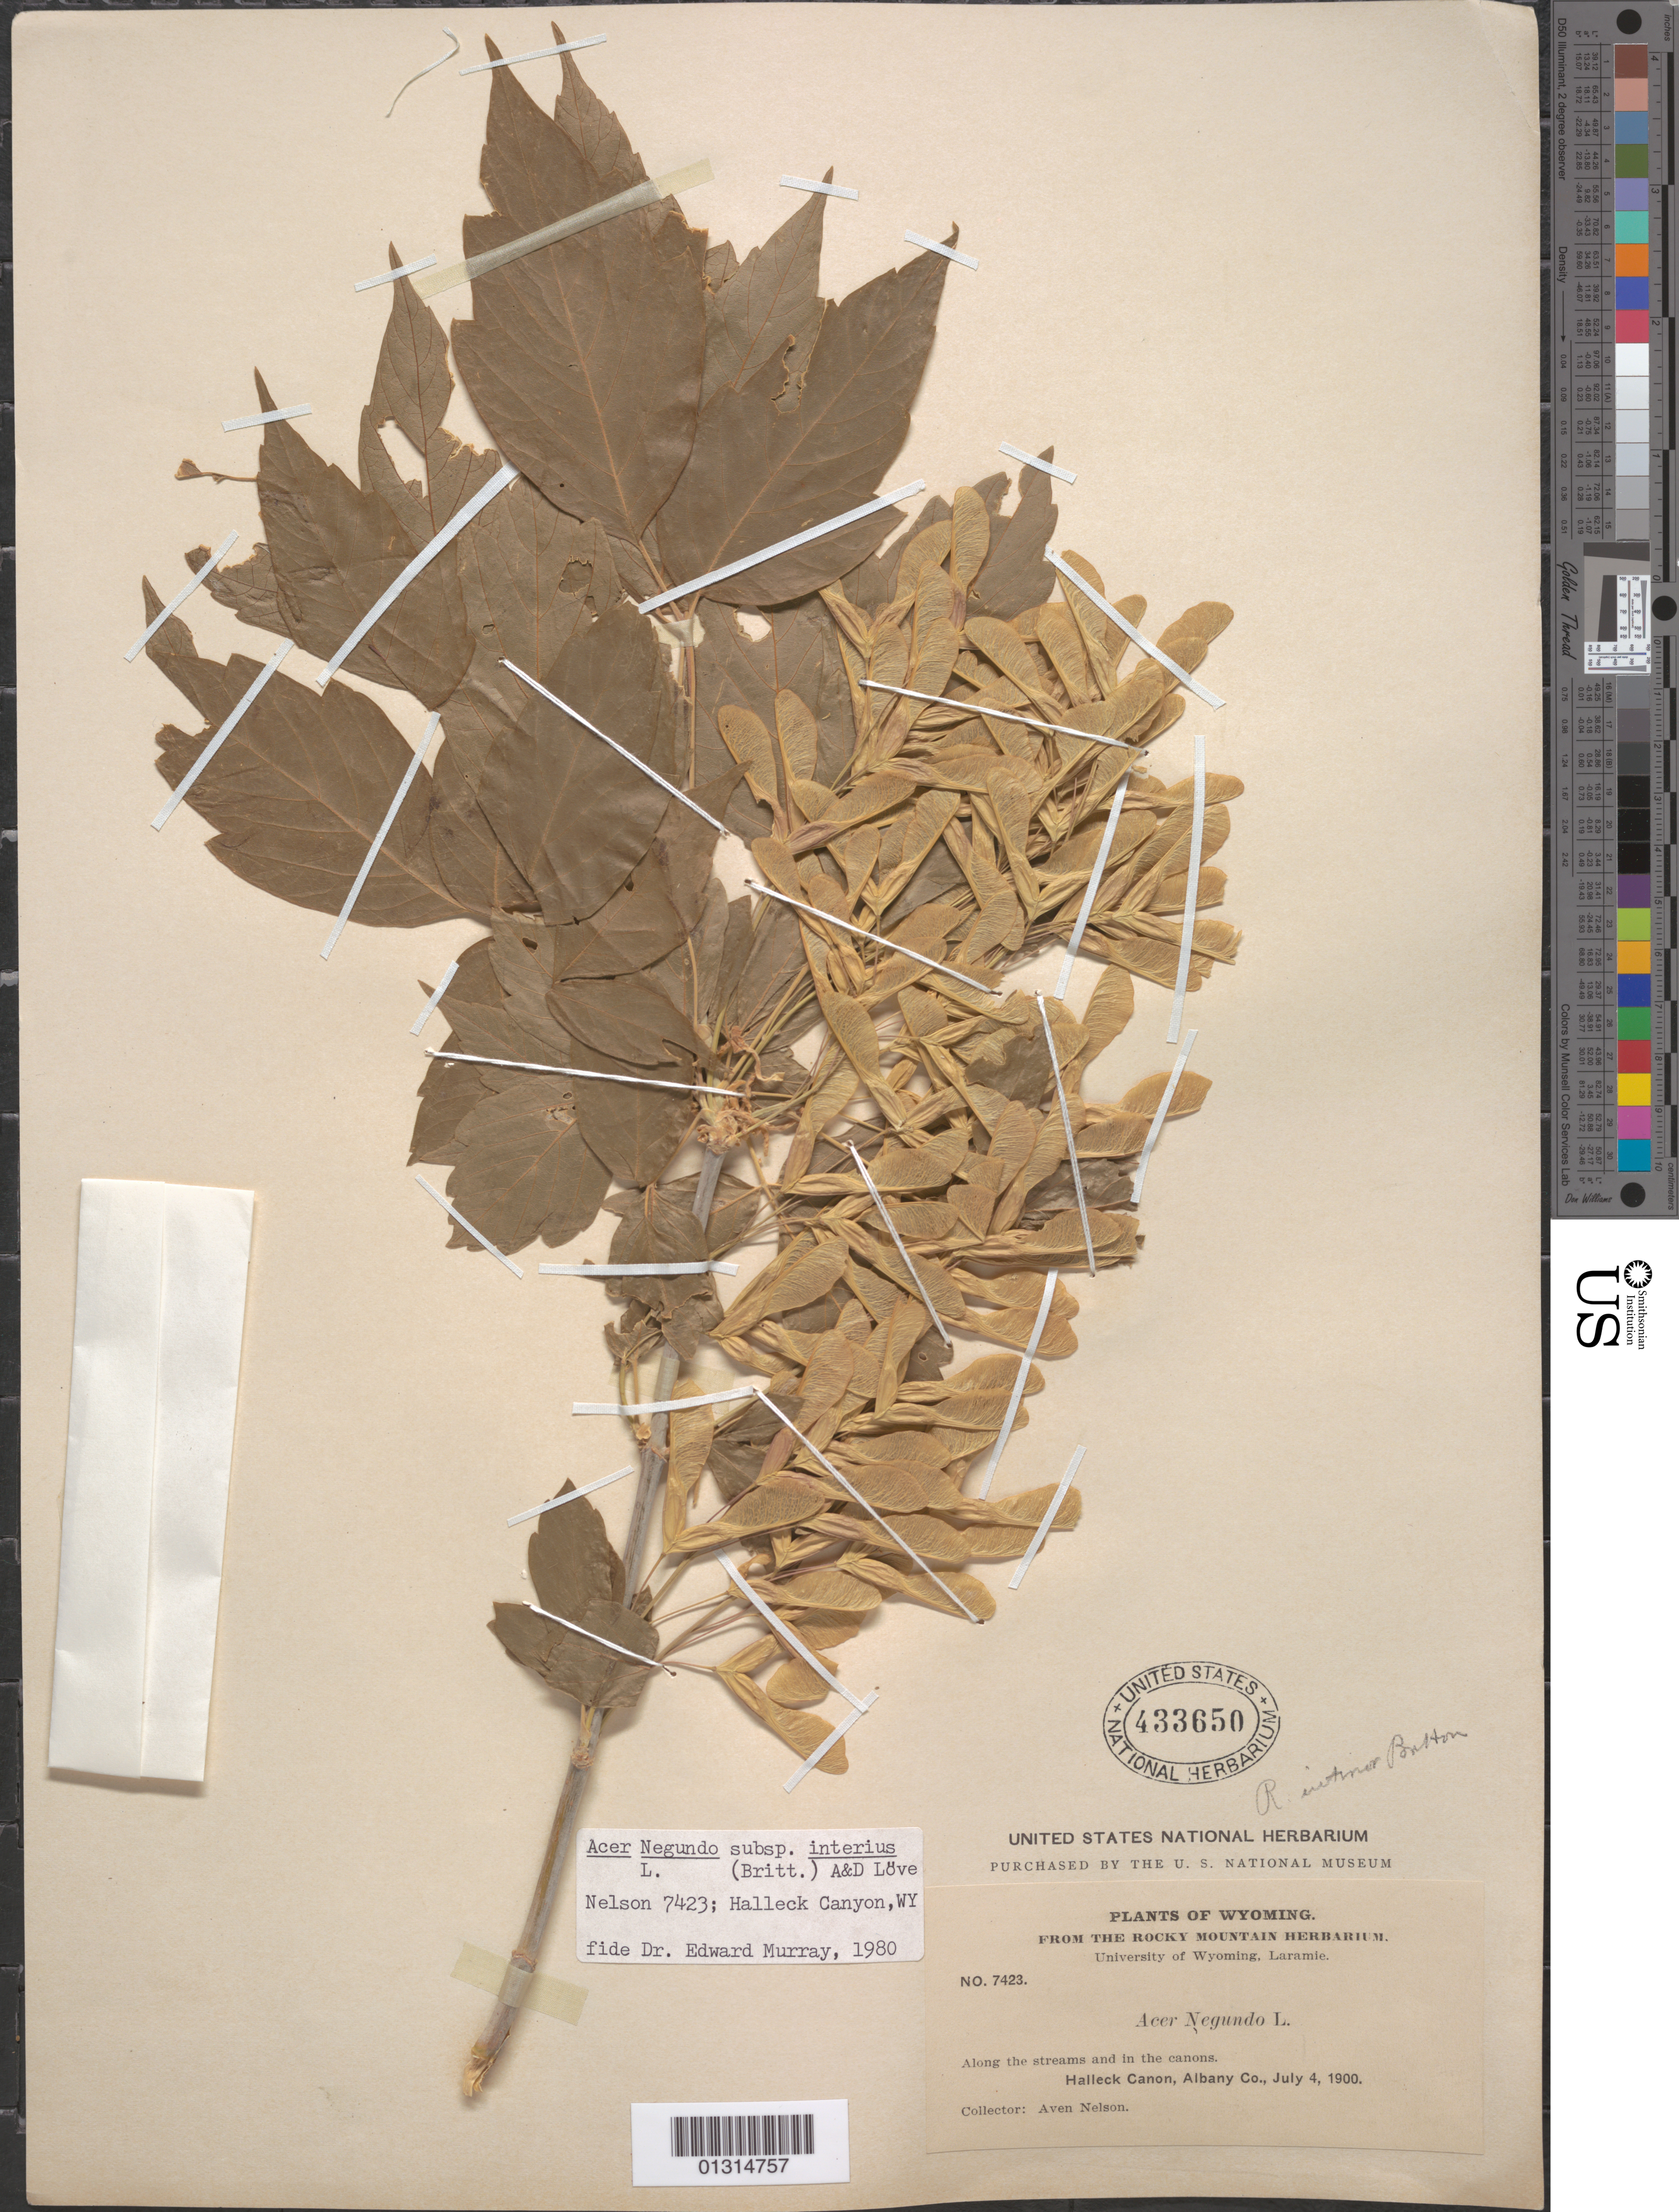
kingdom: Plantae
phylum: Tracheophyta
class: Magnoliopsida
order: Sapindales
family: Sapindaceae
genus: Acer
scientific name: Acer negundo subsp. interius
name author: (Britton) Á. Löve & D. Löve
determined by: Murray, Edward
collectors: A. Nelson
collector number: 7423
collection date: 1900-07-04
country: United States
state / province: Wyoming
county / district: Albany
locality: Albany County, Halleck Canon.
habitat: Along streams and in the canons.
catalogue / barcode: US 433650